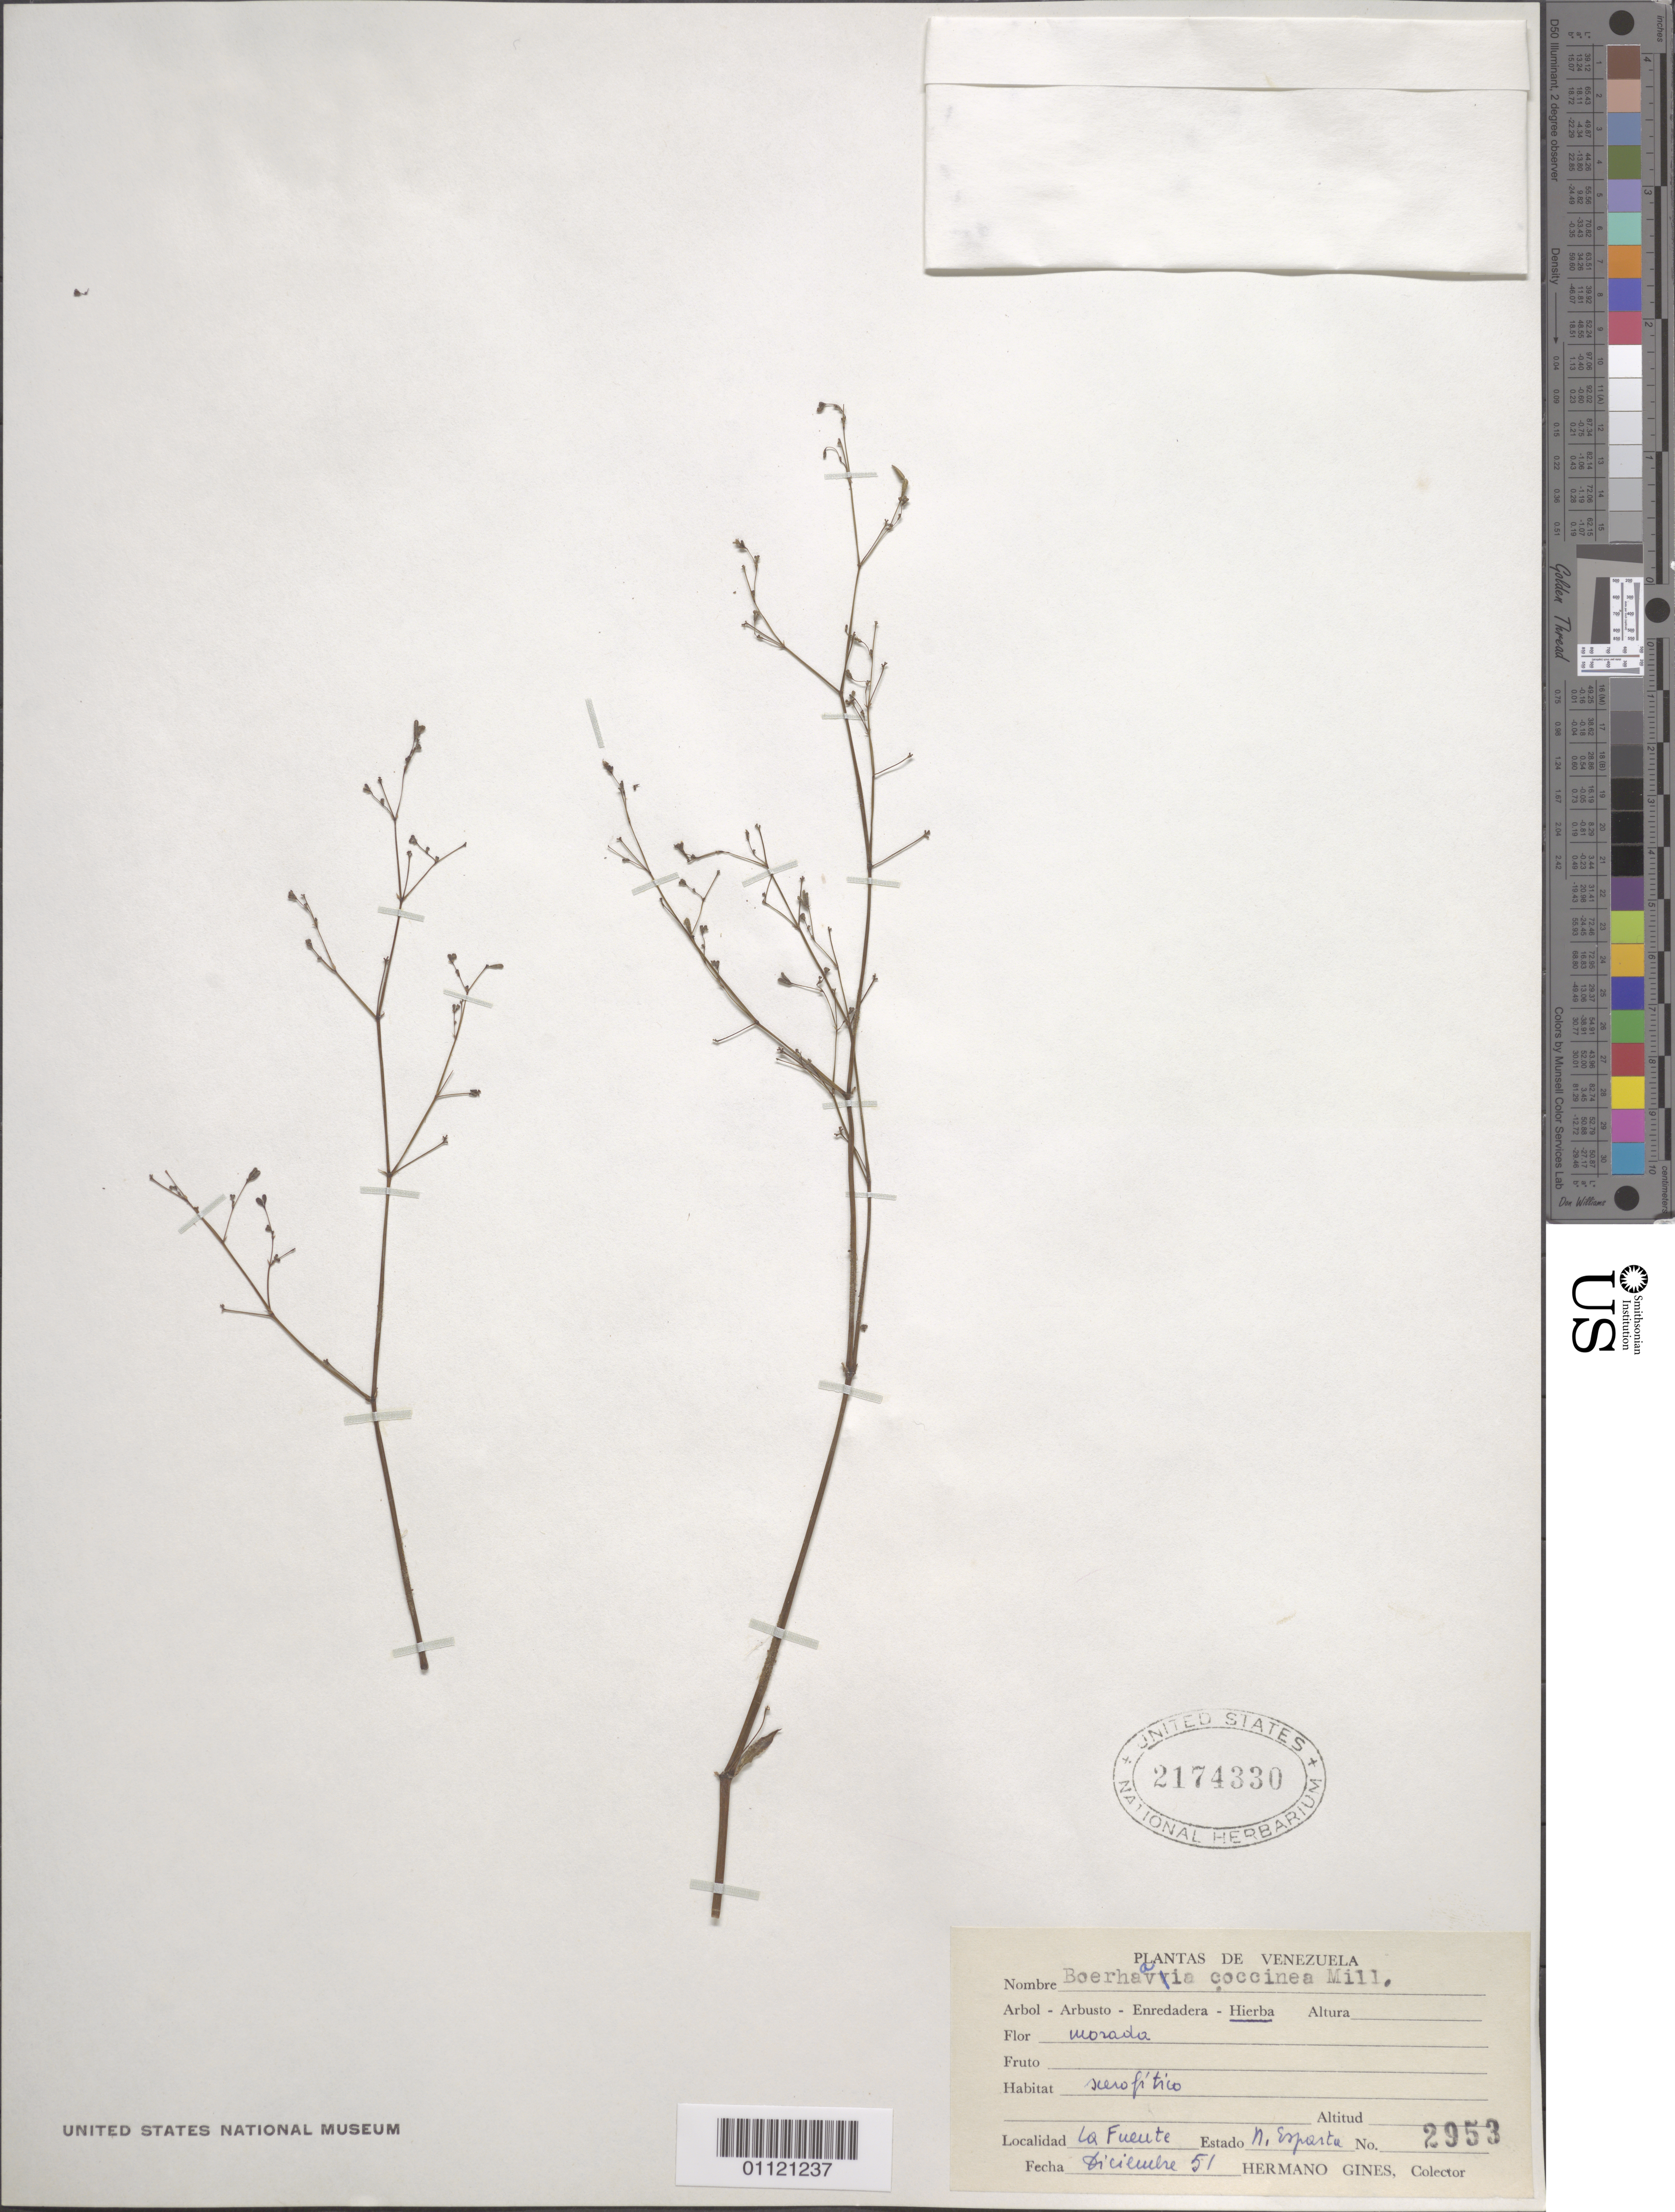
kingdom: Plantae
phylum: Tracheophyta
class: Magnoliopsida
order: Caryophyllales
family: Nyctaginaceae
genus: Boerhavia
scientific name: Boerhavia coccinea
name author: Mill.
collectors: Bro. Gines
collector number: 2953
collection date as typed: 01 Dec 1951 to 31 Dec 1951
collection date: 1951-12-01/1951-12-31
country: Venezuela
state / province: Nueva Esparta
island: Margarita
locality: La Fuente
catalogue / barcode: US 2174330